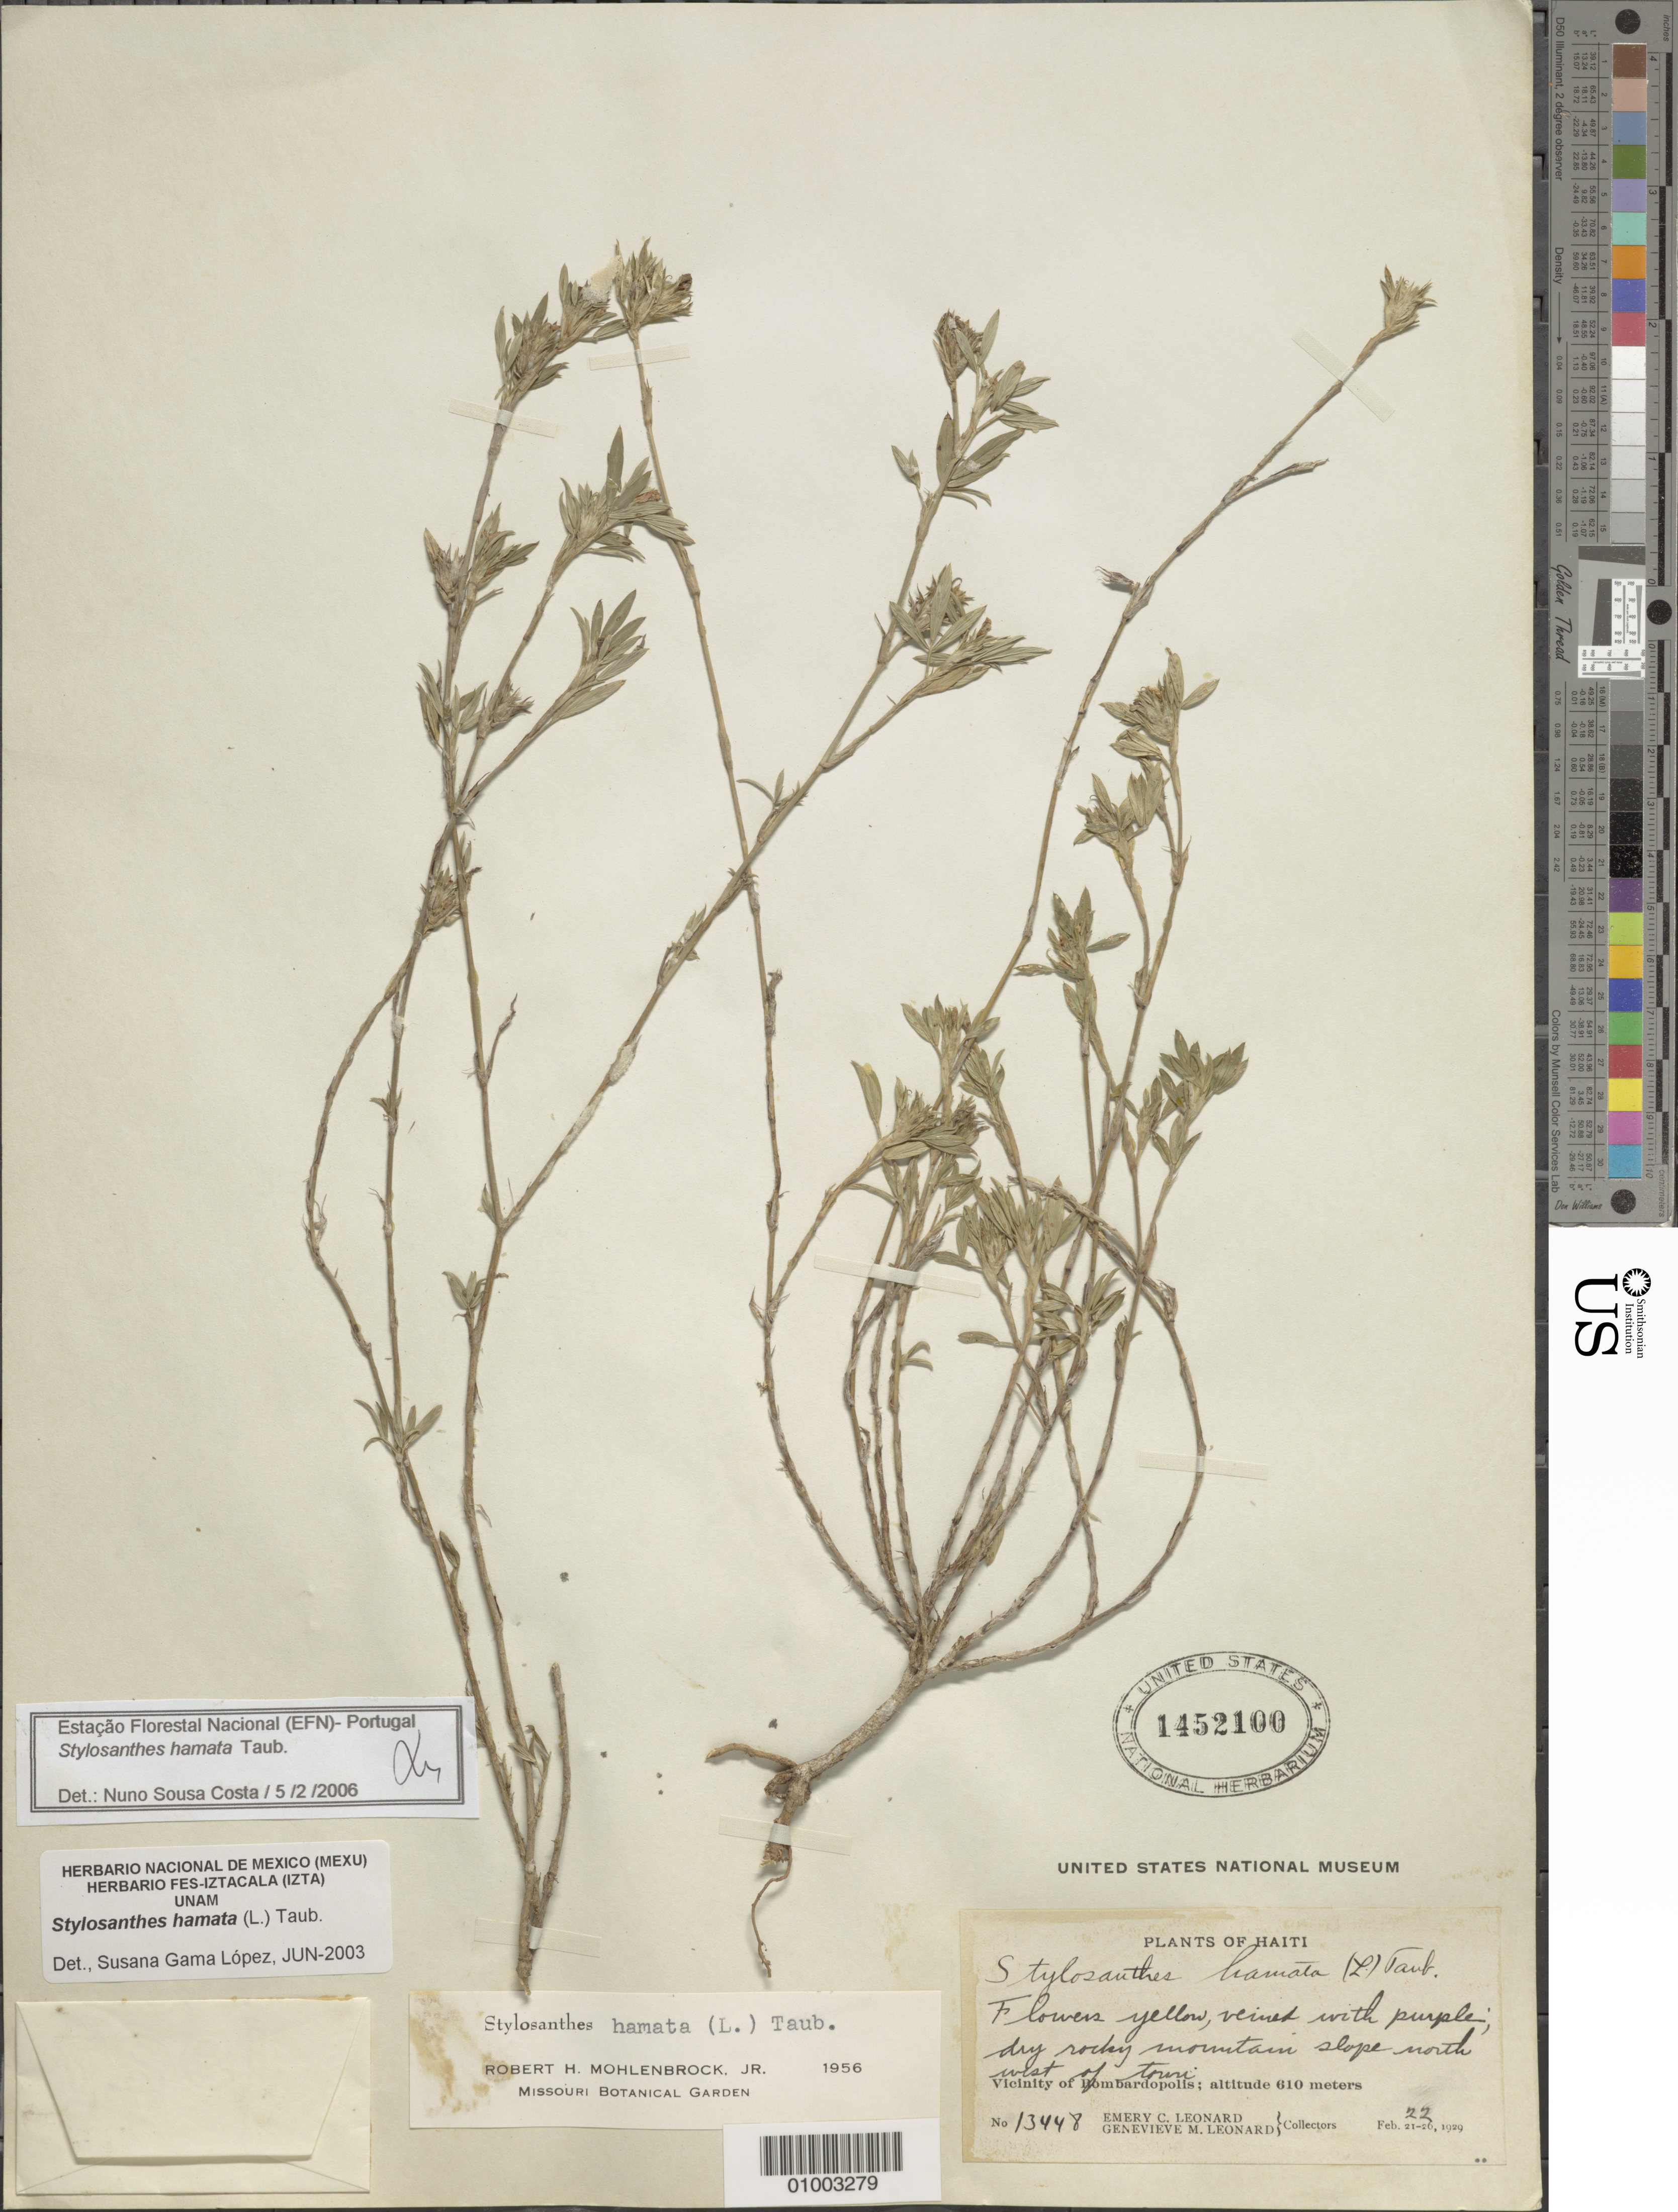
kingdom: Plantae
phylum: Tracheophyta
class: Magnoliopsida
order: Fabales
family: Fabaceae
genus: Stylosanthes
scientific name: Stylosanthes hamata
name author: (L.) Taub.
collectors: E. C. Leonard & G. M. Leonard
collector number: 13448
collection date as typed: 22 Feb 1929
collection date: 1929-02-22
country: Haiti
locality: Vicinity of Bombardopolis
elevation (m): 610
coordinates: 0 N, 0 E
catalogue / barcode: US 1452100